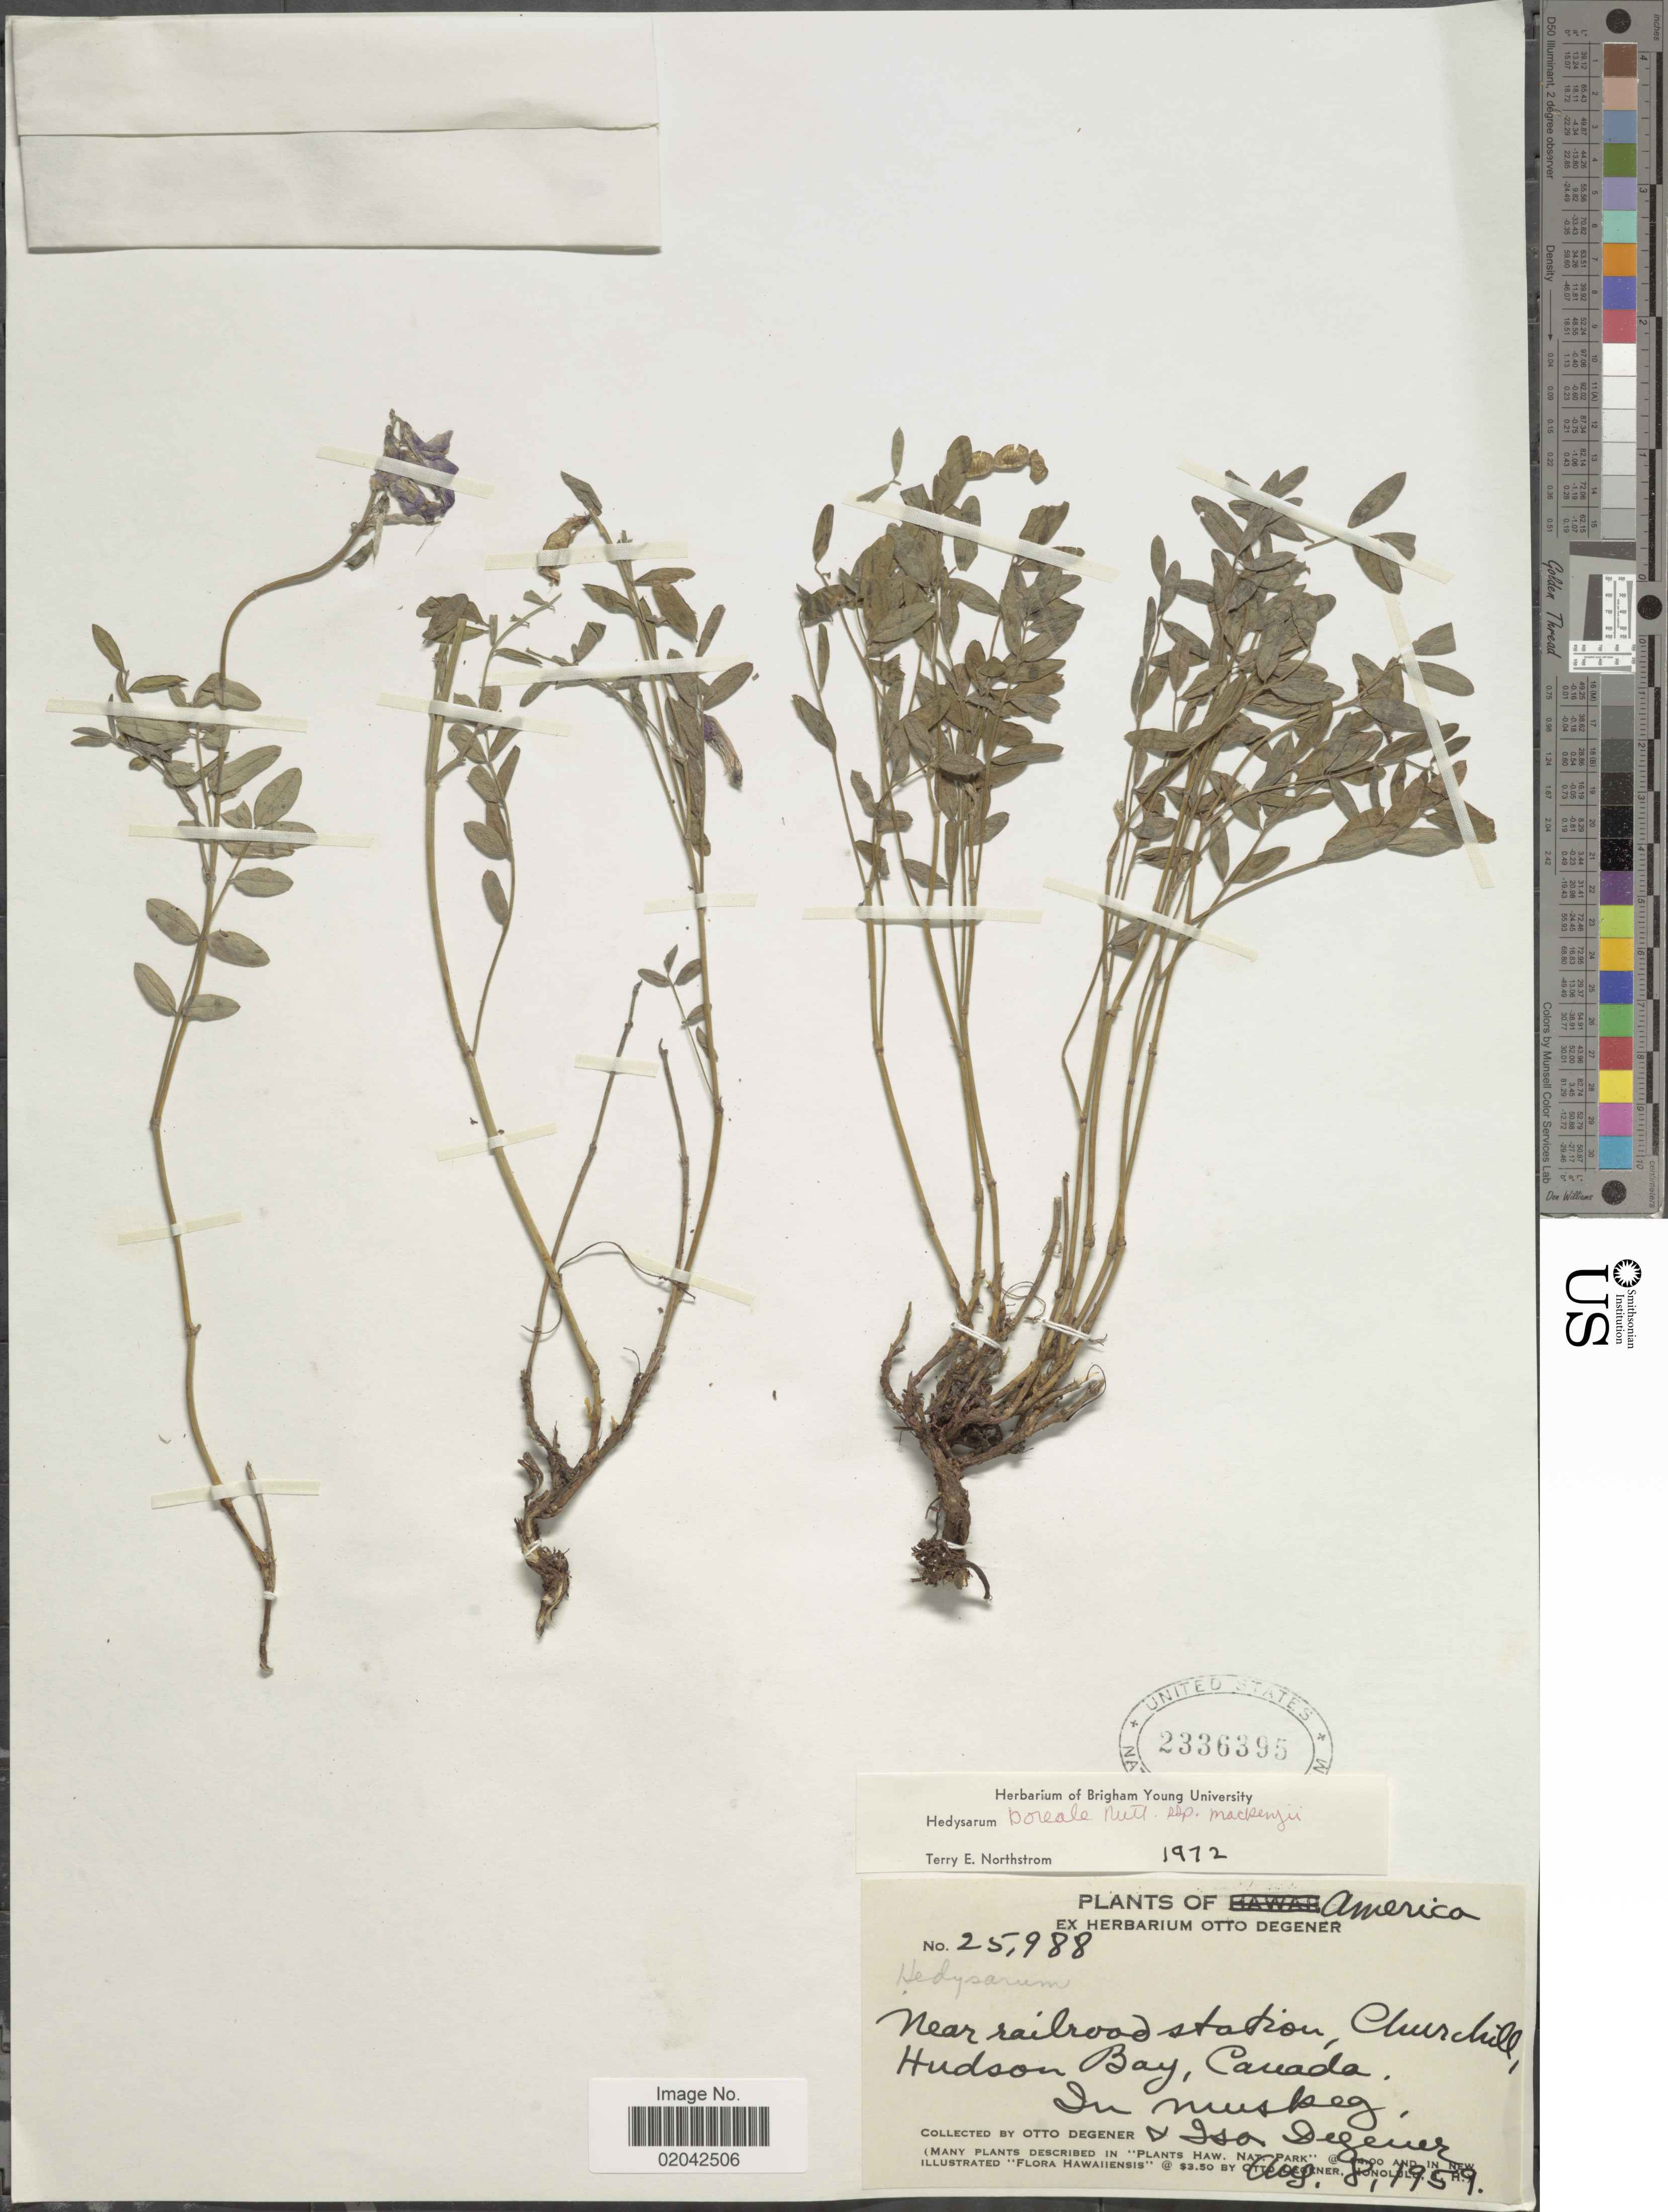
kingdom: Plantae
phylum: Tracheophyta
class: Magnoliopsida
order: Fabales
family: Fabaceae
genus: Hedysarum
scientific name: Hedysarum boreale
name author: Nutt.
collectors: O. Degener & I. Degener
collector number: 25988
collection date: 1959-08-08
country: Canada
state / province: Manitoba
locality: Near Railroad station, Churchill, Hudson Bay, in muskeg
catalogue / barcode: US 2336395